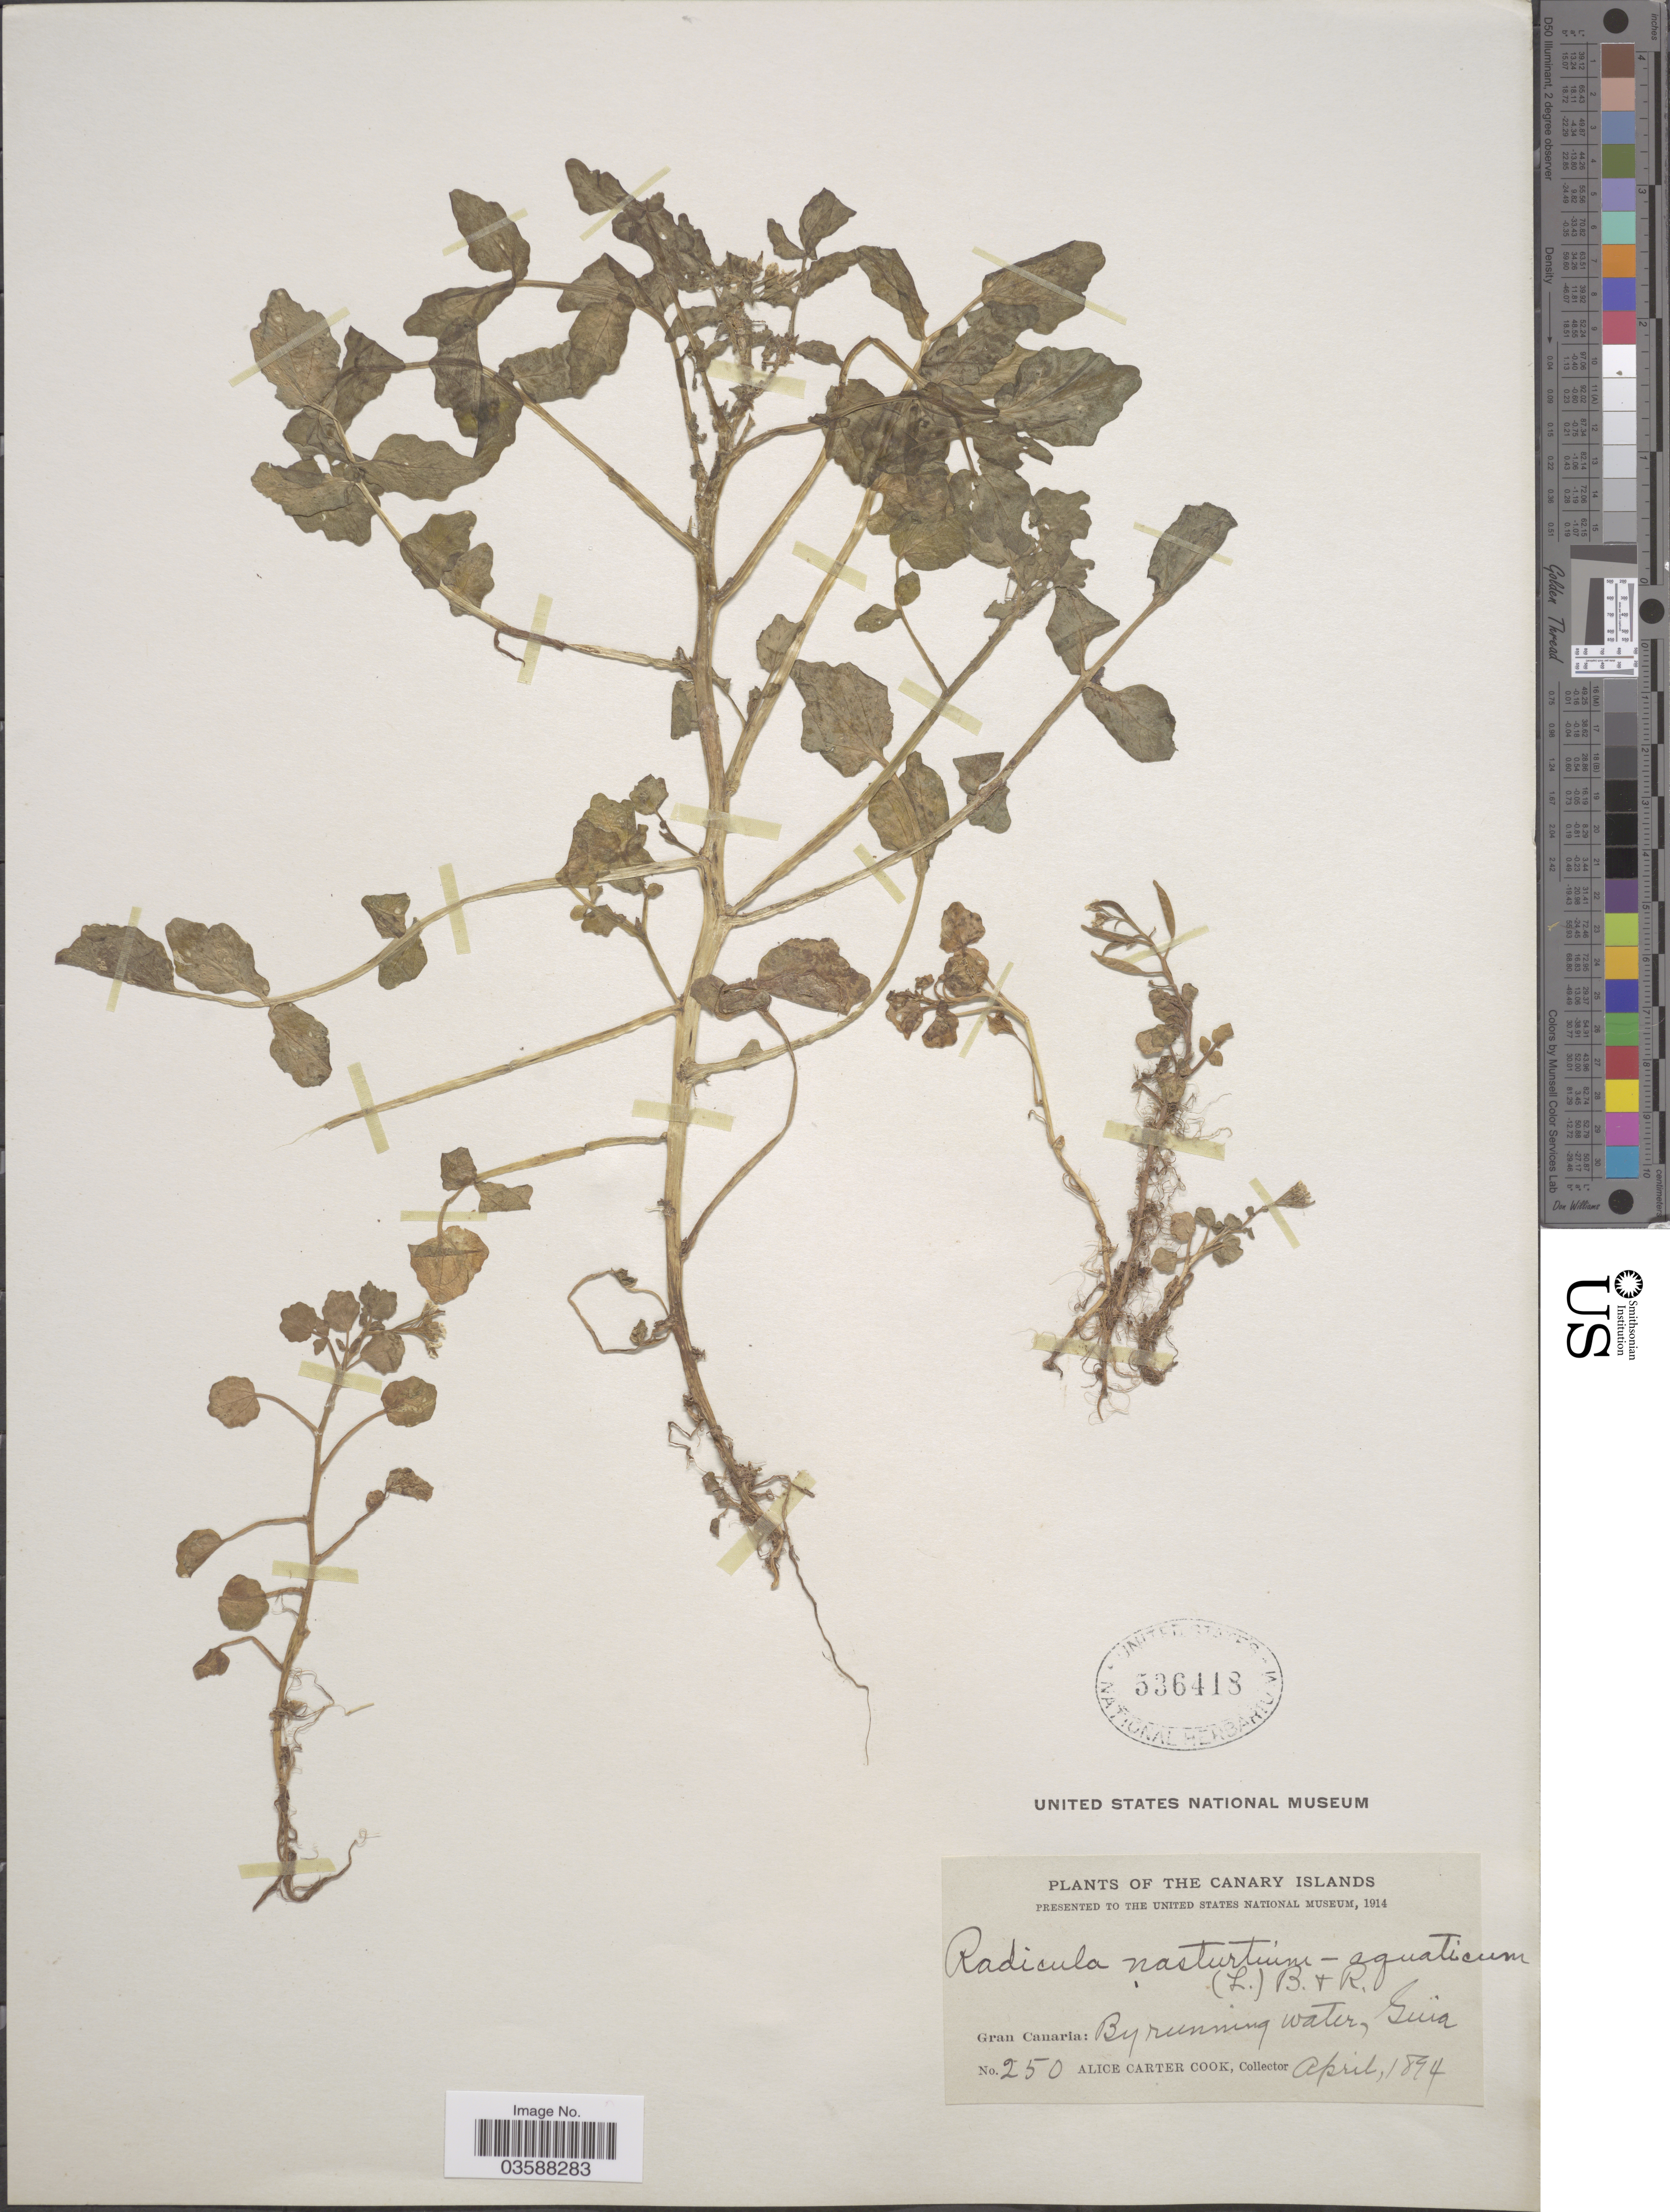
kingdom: Plantae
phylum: Tracheophyta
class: Magnoliopsida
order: Brassicales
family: Brassicaceae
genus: Nasturtium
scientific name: Nasturtium officinale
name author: R. Br.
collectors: Alice C. Cook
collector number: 250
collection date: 1894-04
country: Spain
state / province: Canarias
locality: The Canary Islands. Gran Canaria: By running water, Guïa.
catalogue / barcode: US 536418